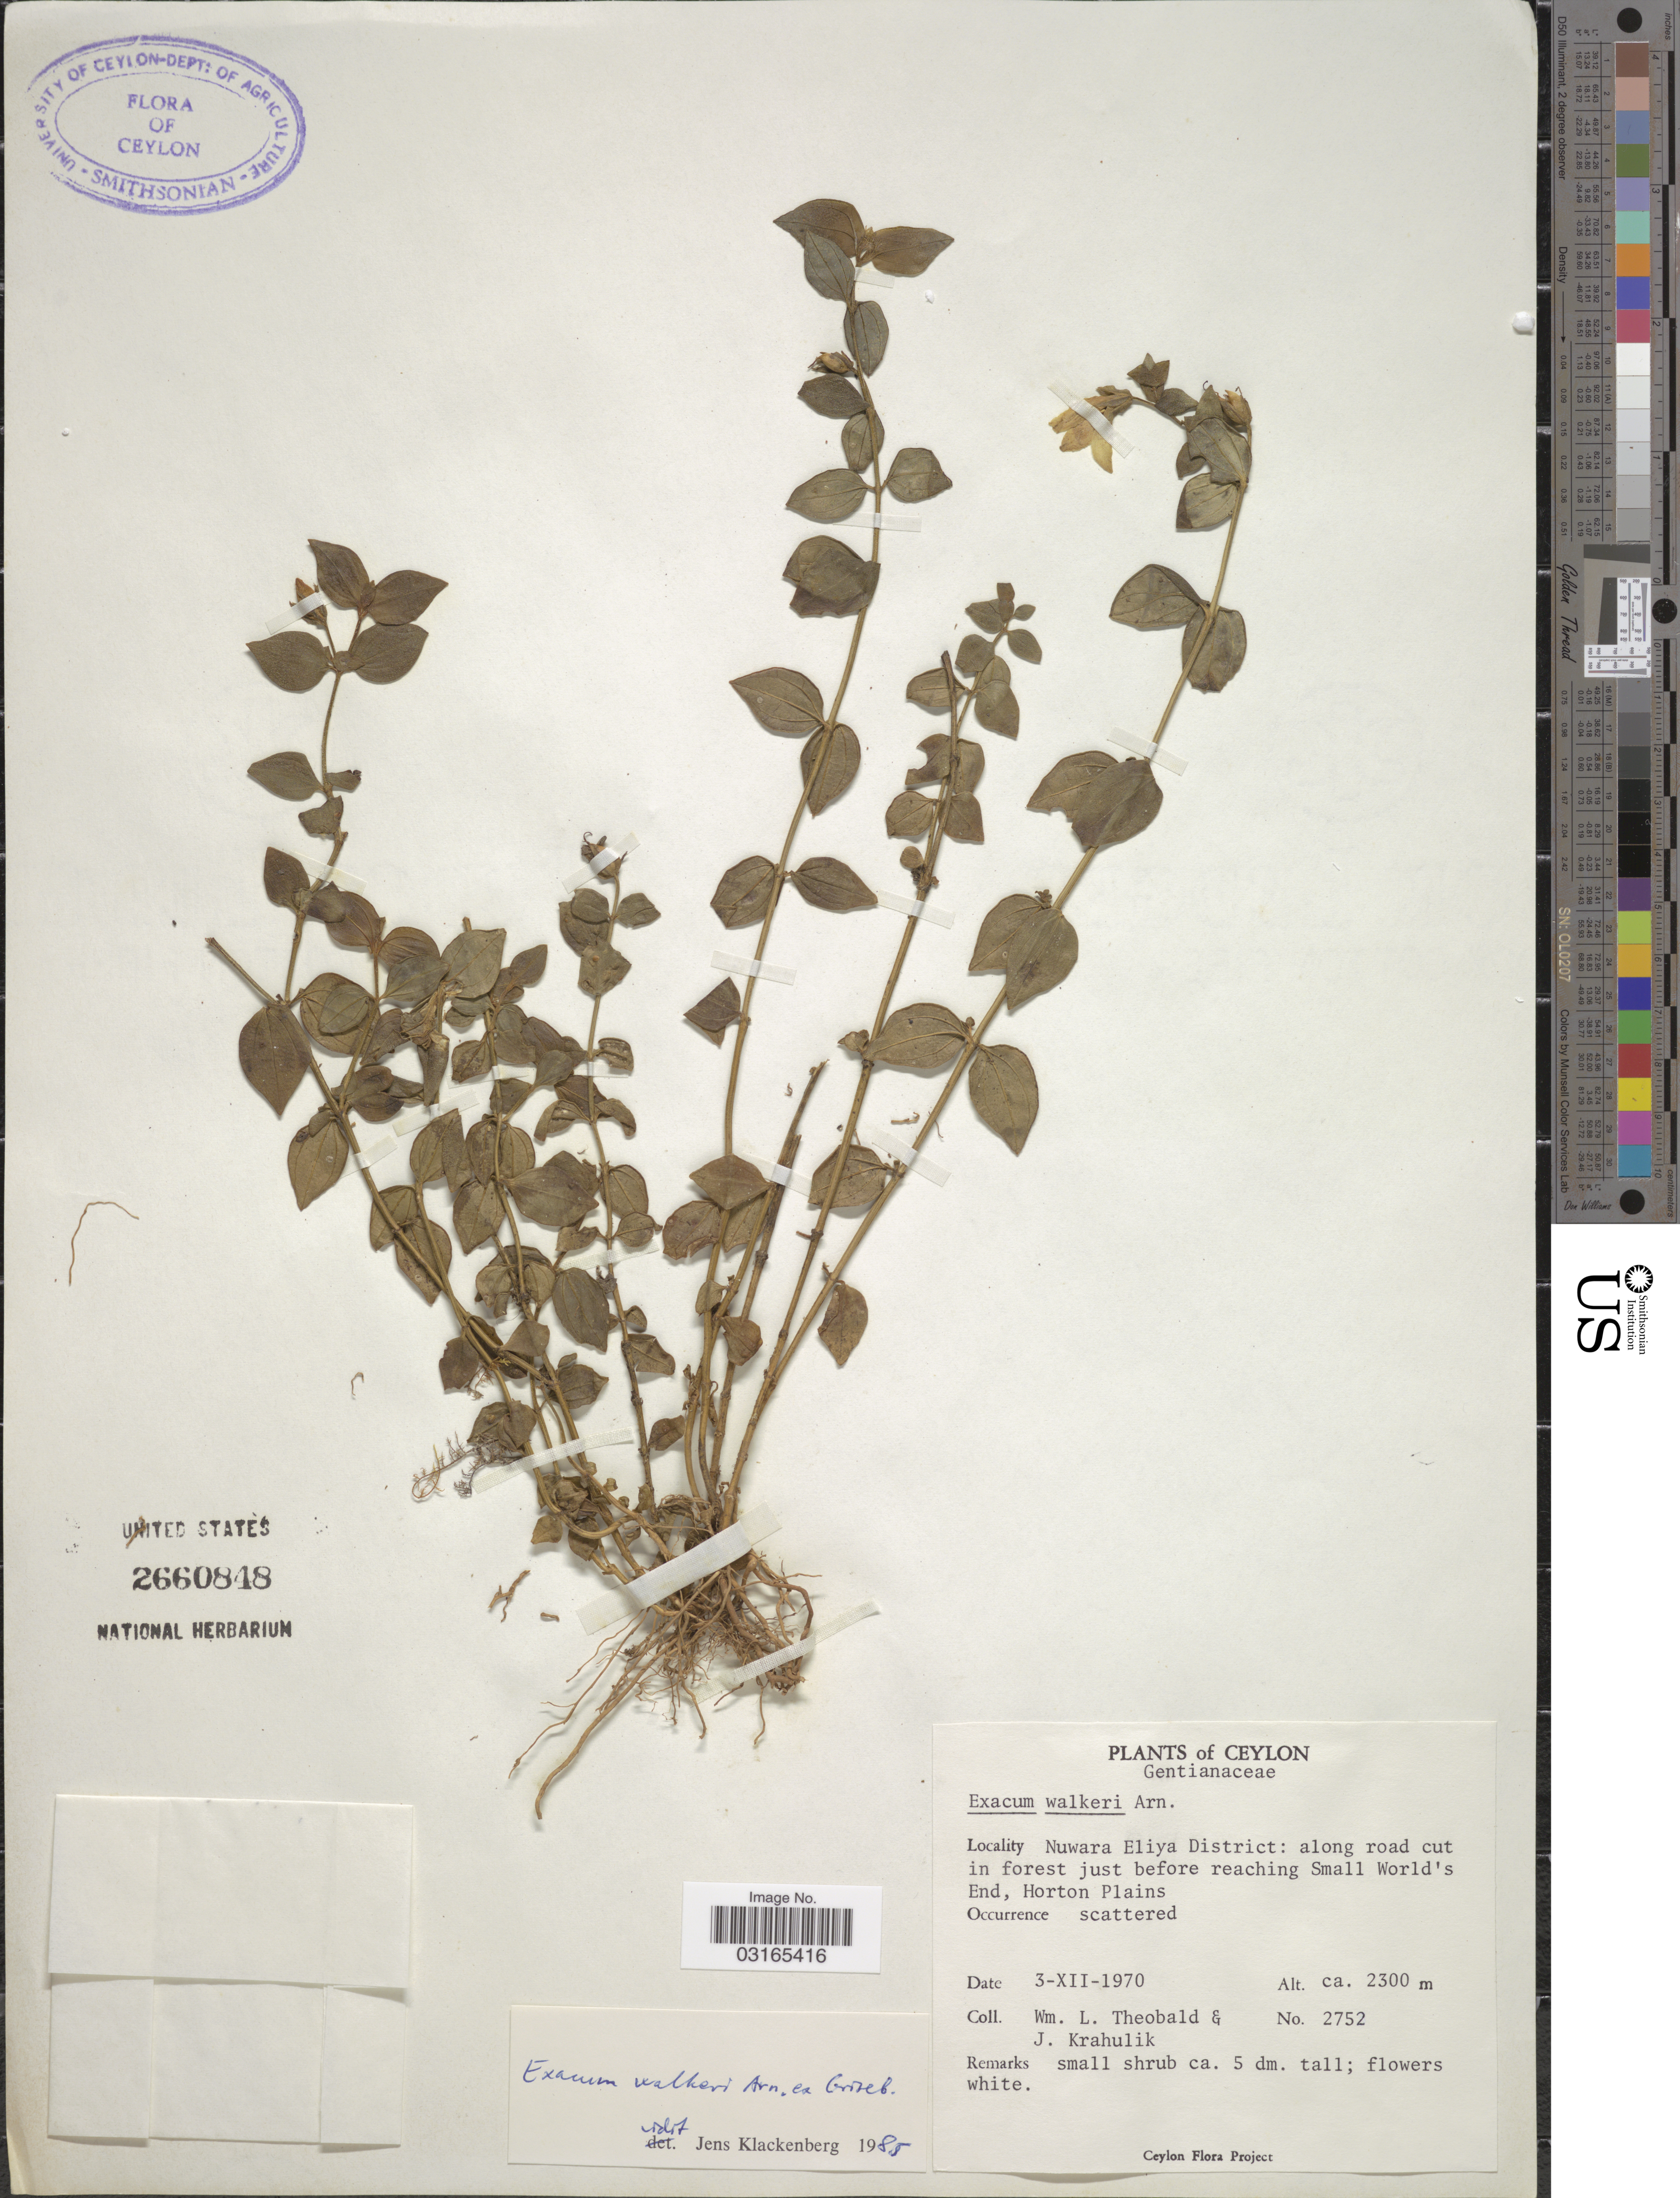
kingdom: Plantae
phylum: Tracheophyta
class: Magnoliopsida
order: Gentianales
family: Gentianaceae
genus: Exacum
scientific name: Exacum walkeri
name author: Arn. ex Griseb.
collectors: W. L. Theobald & J. Krahulik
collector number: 2752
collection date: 1970-12-03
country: Sri Lanka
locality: Ceylon. Nuwara Eliya District: along road cut in forest just before reaching Small World's End, Horton Plains.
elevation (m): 2300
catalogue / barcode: US 2660848